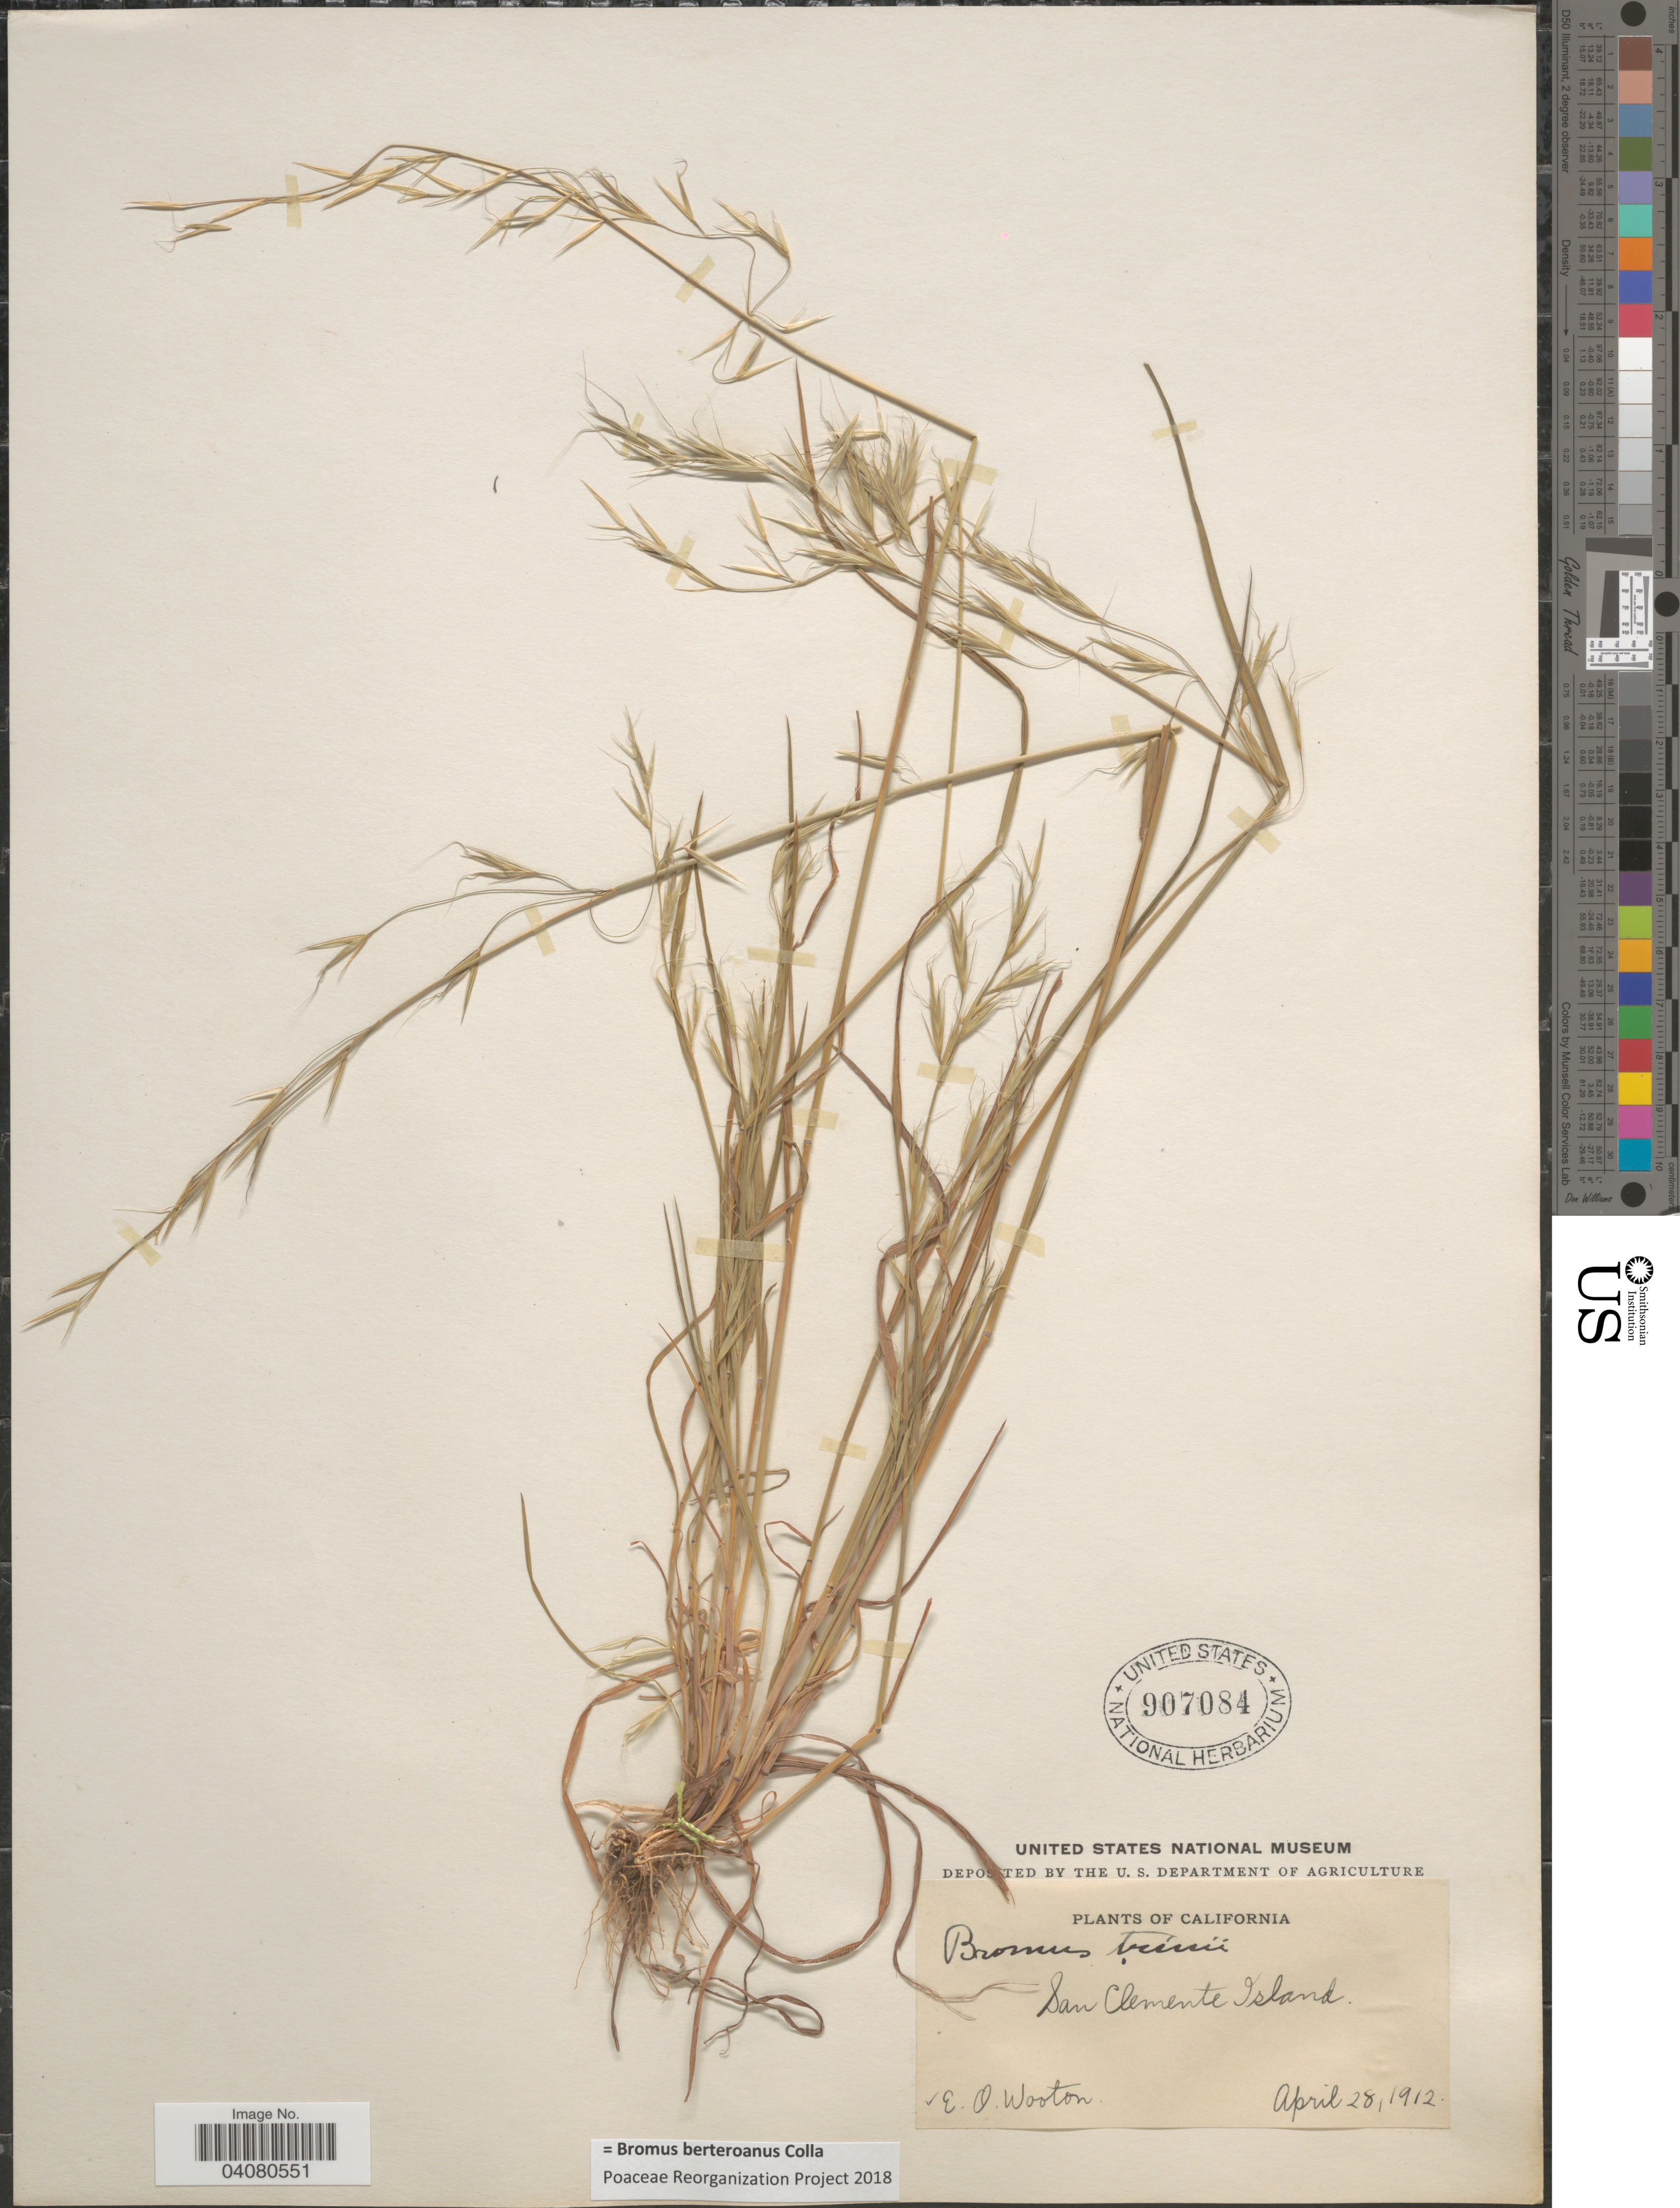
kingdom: Plantae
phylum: Tracheophyta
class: Liliopsida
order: Poales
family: Poaceae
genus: Bromus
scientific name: Bromus berteroanus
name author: Colla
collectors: E. O. Wooton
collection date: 1912-04-28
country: United States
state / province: California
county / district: Los Angeles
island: San Clemente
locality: San Clemente Island.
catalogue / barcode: US 907084